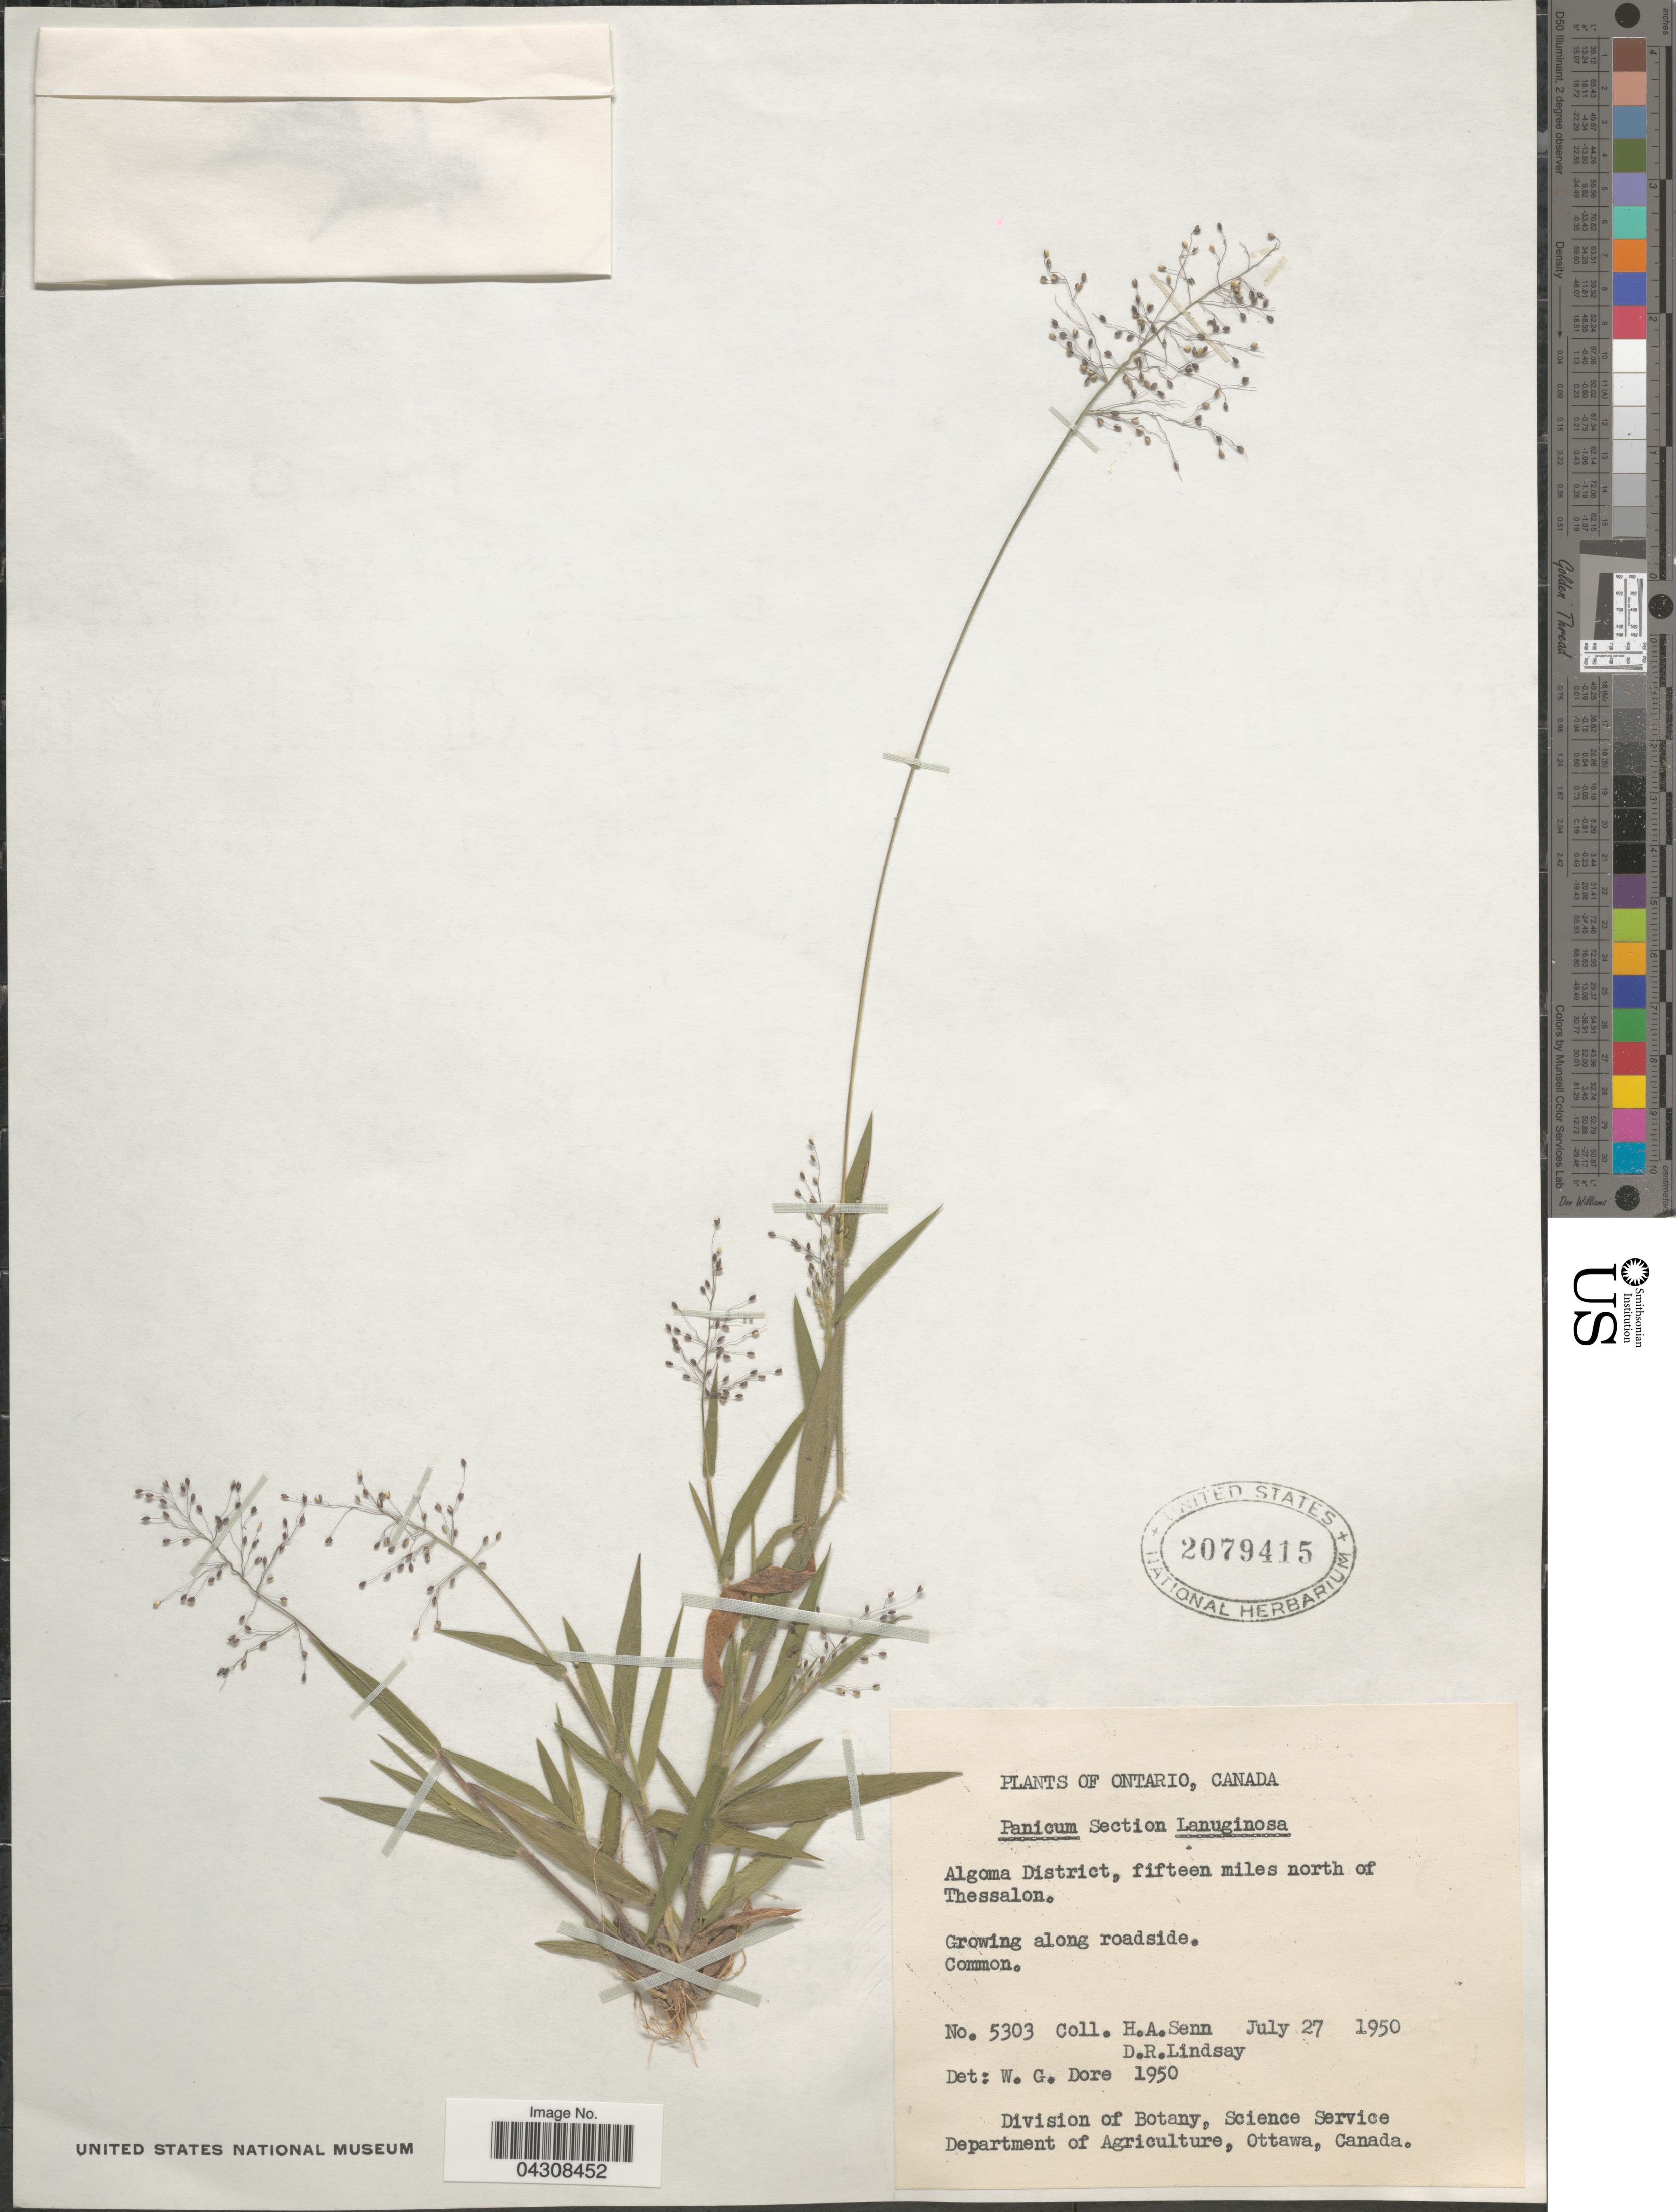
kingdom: Plantae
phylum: Tracheophyta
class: Liliopsida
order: Poales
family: Poaceae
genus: Dichanthelium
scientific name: Dichanthelium acuminatum var. acuminatum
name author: (Sw.) Gould & C.A. Clark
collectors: H. Senn & D. Lindsay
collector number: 5303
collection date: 1950-07-27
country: Canada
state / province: Ontario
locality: Algoma District, fifteen miles north of Thessalon.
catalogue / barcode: US 2079415